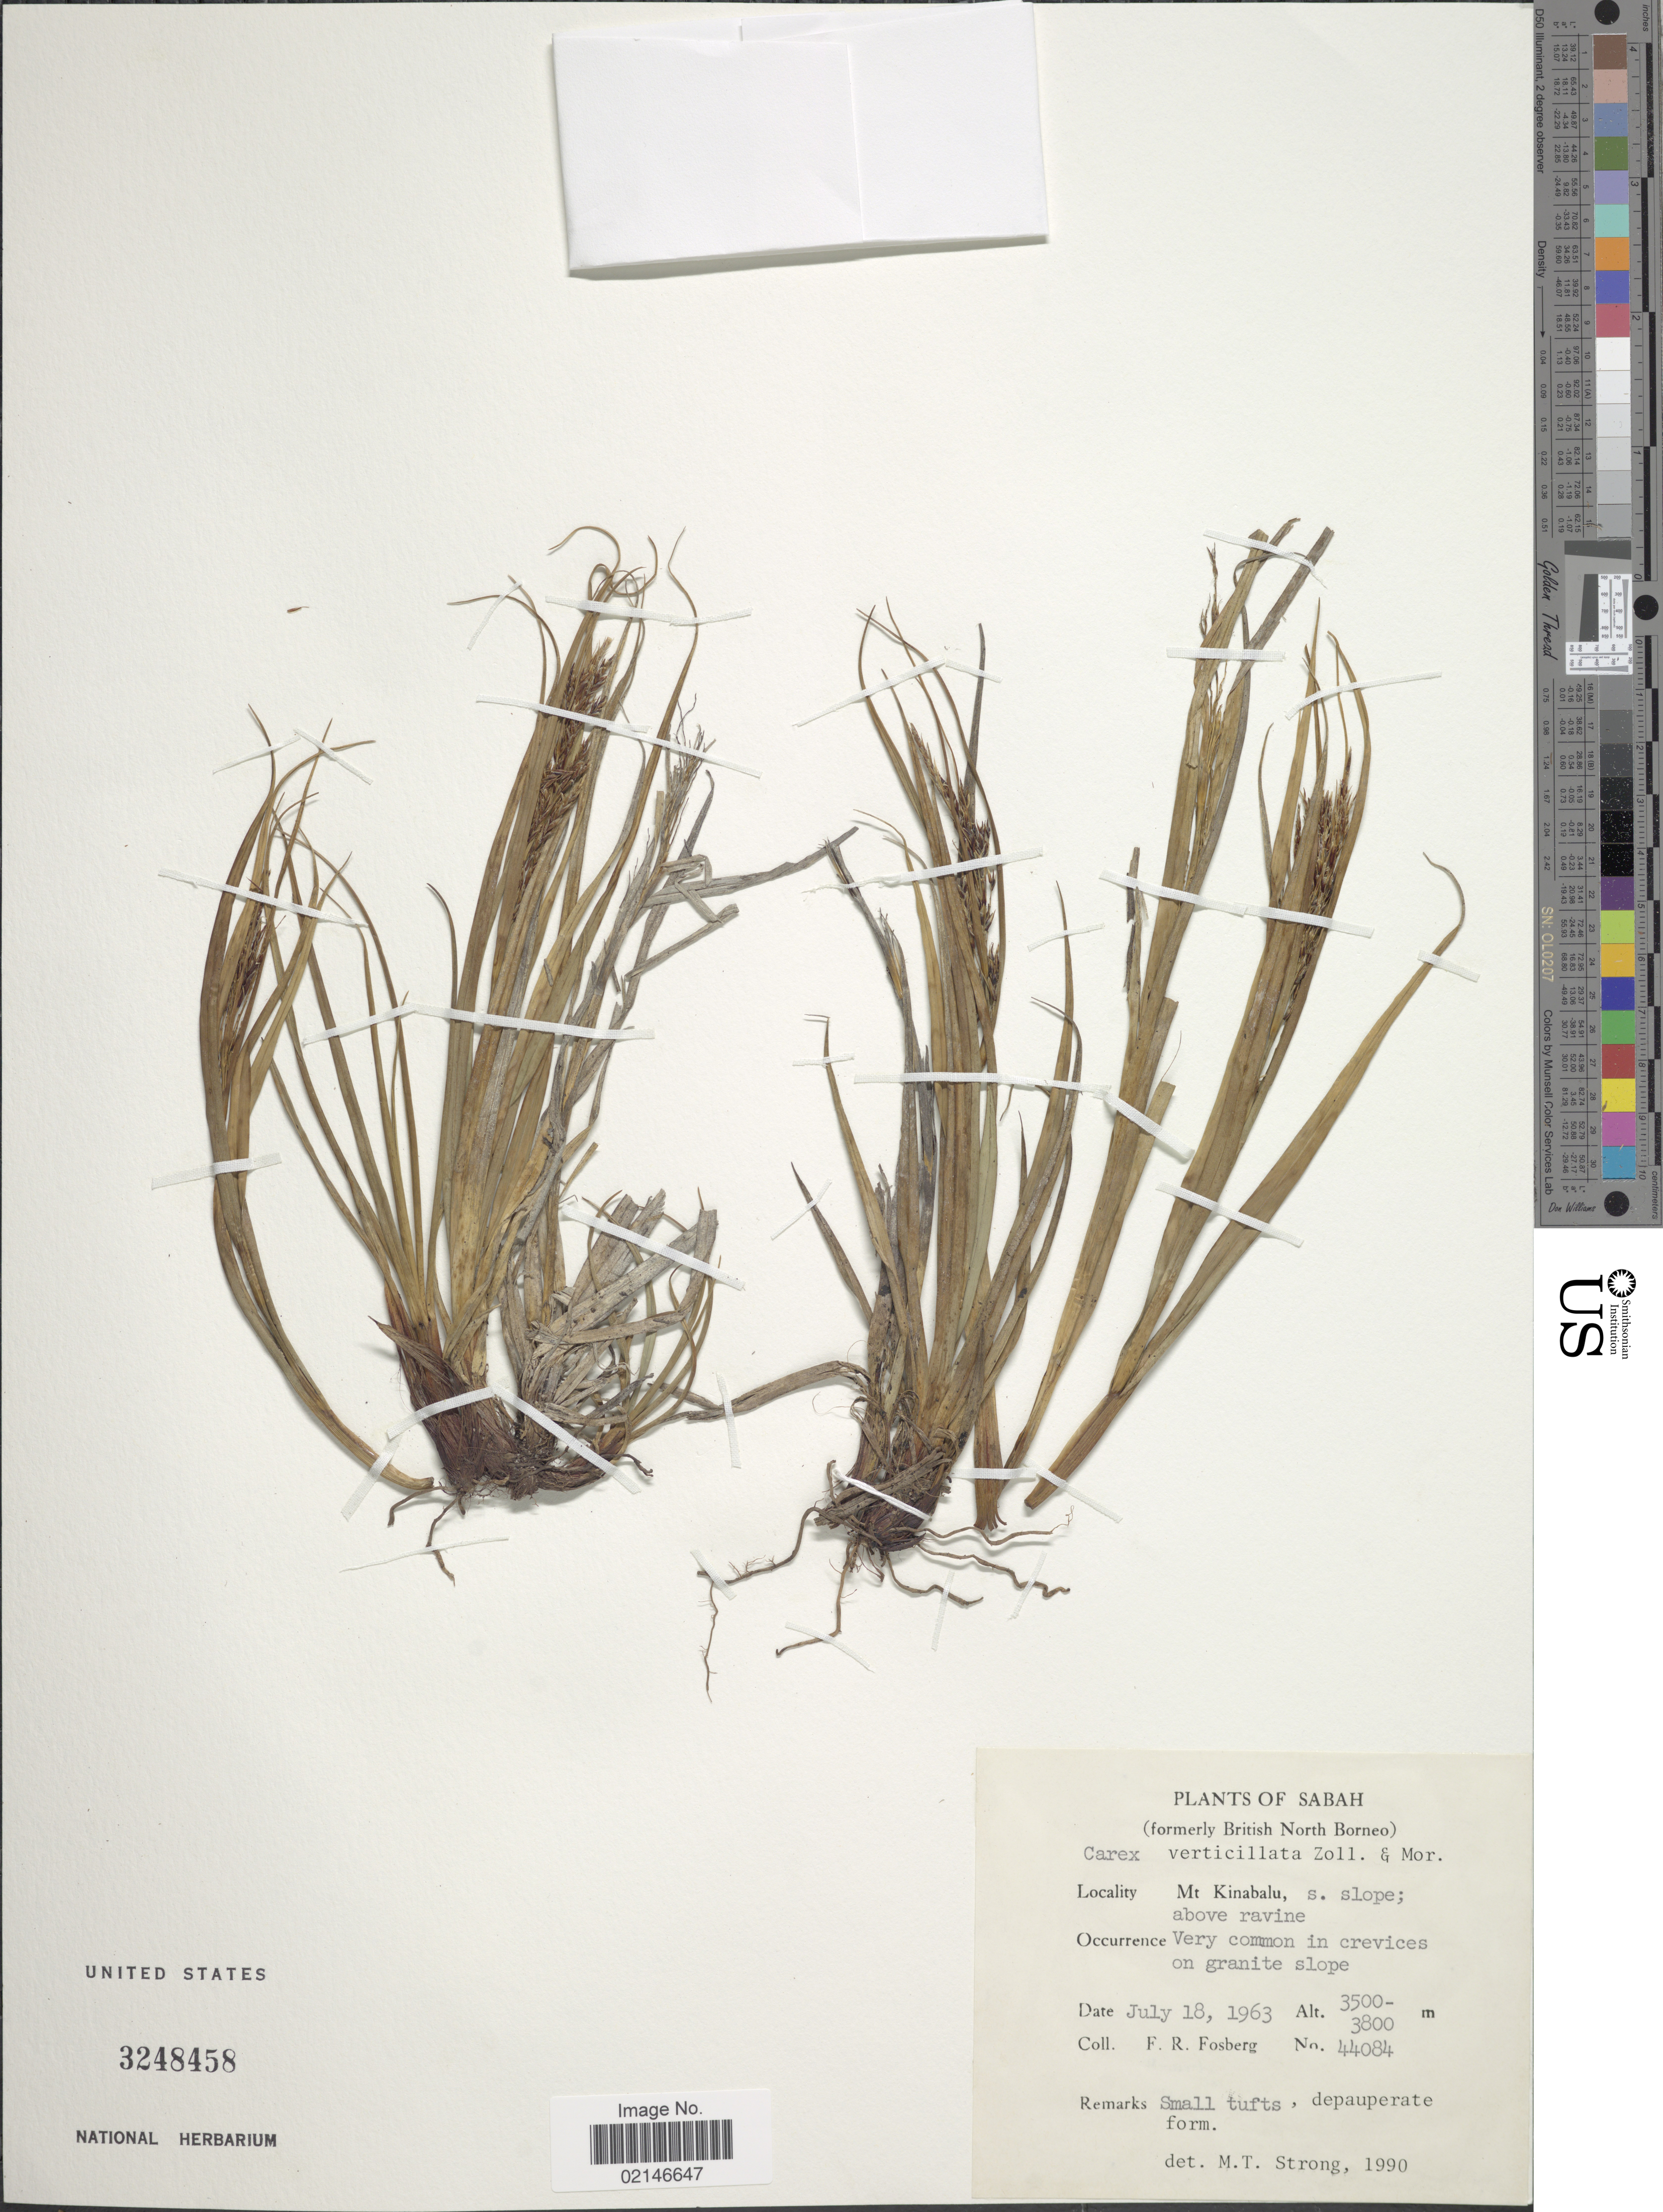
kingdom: Plantae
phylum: Tracheophyta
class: Liliopsida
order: Poales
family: Cyperaceae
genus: Carex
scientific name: Carex verticillata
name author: Zoll. & Moritzi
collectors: F. R. Fosberg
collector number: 44084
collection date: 1963-07-18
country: Malaysia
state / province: Sabah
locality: (formerly British North Borneo) Mt. Kinabalu, s. slope; above ravine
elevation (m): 3500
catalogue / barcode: US 3248458